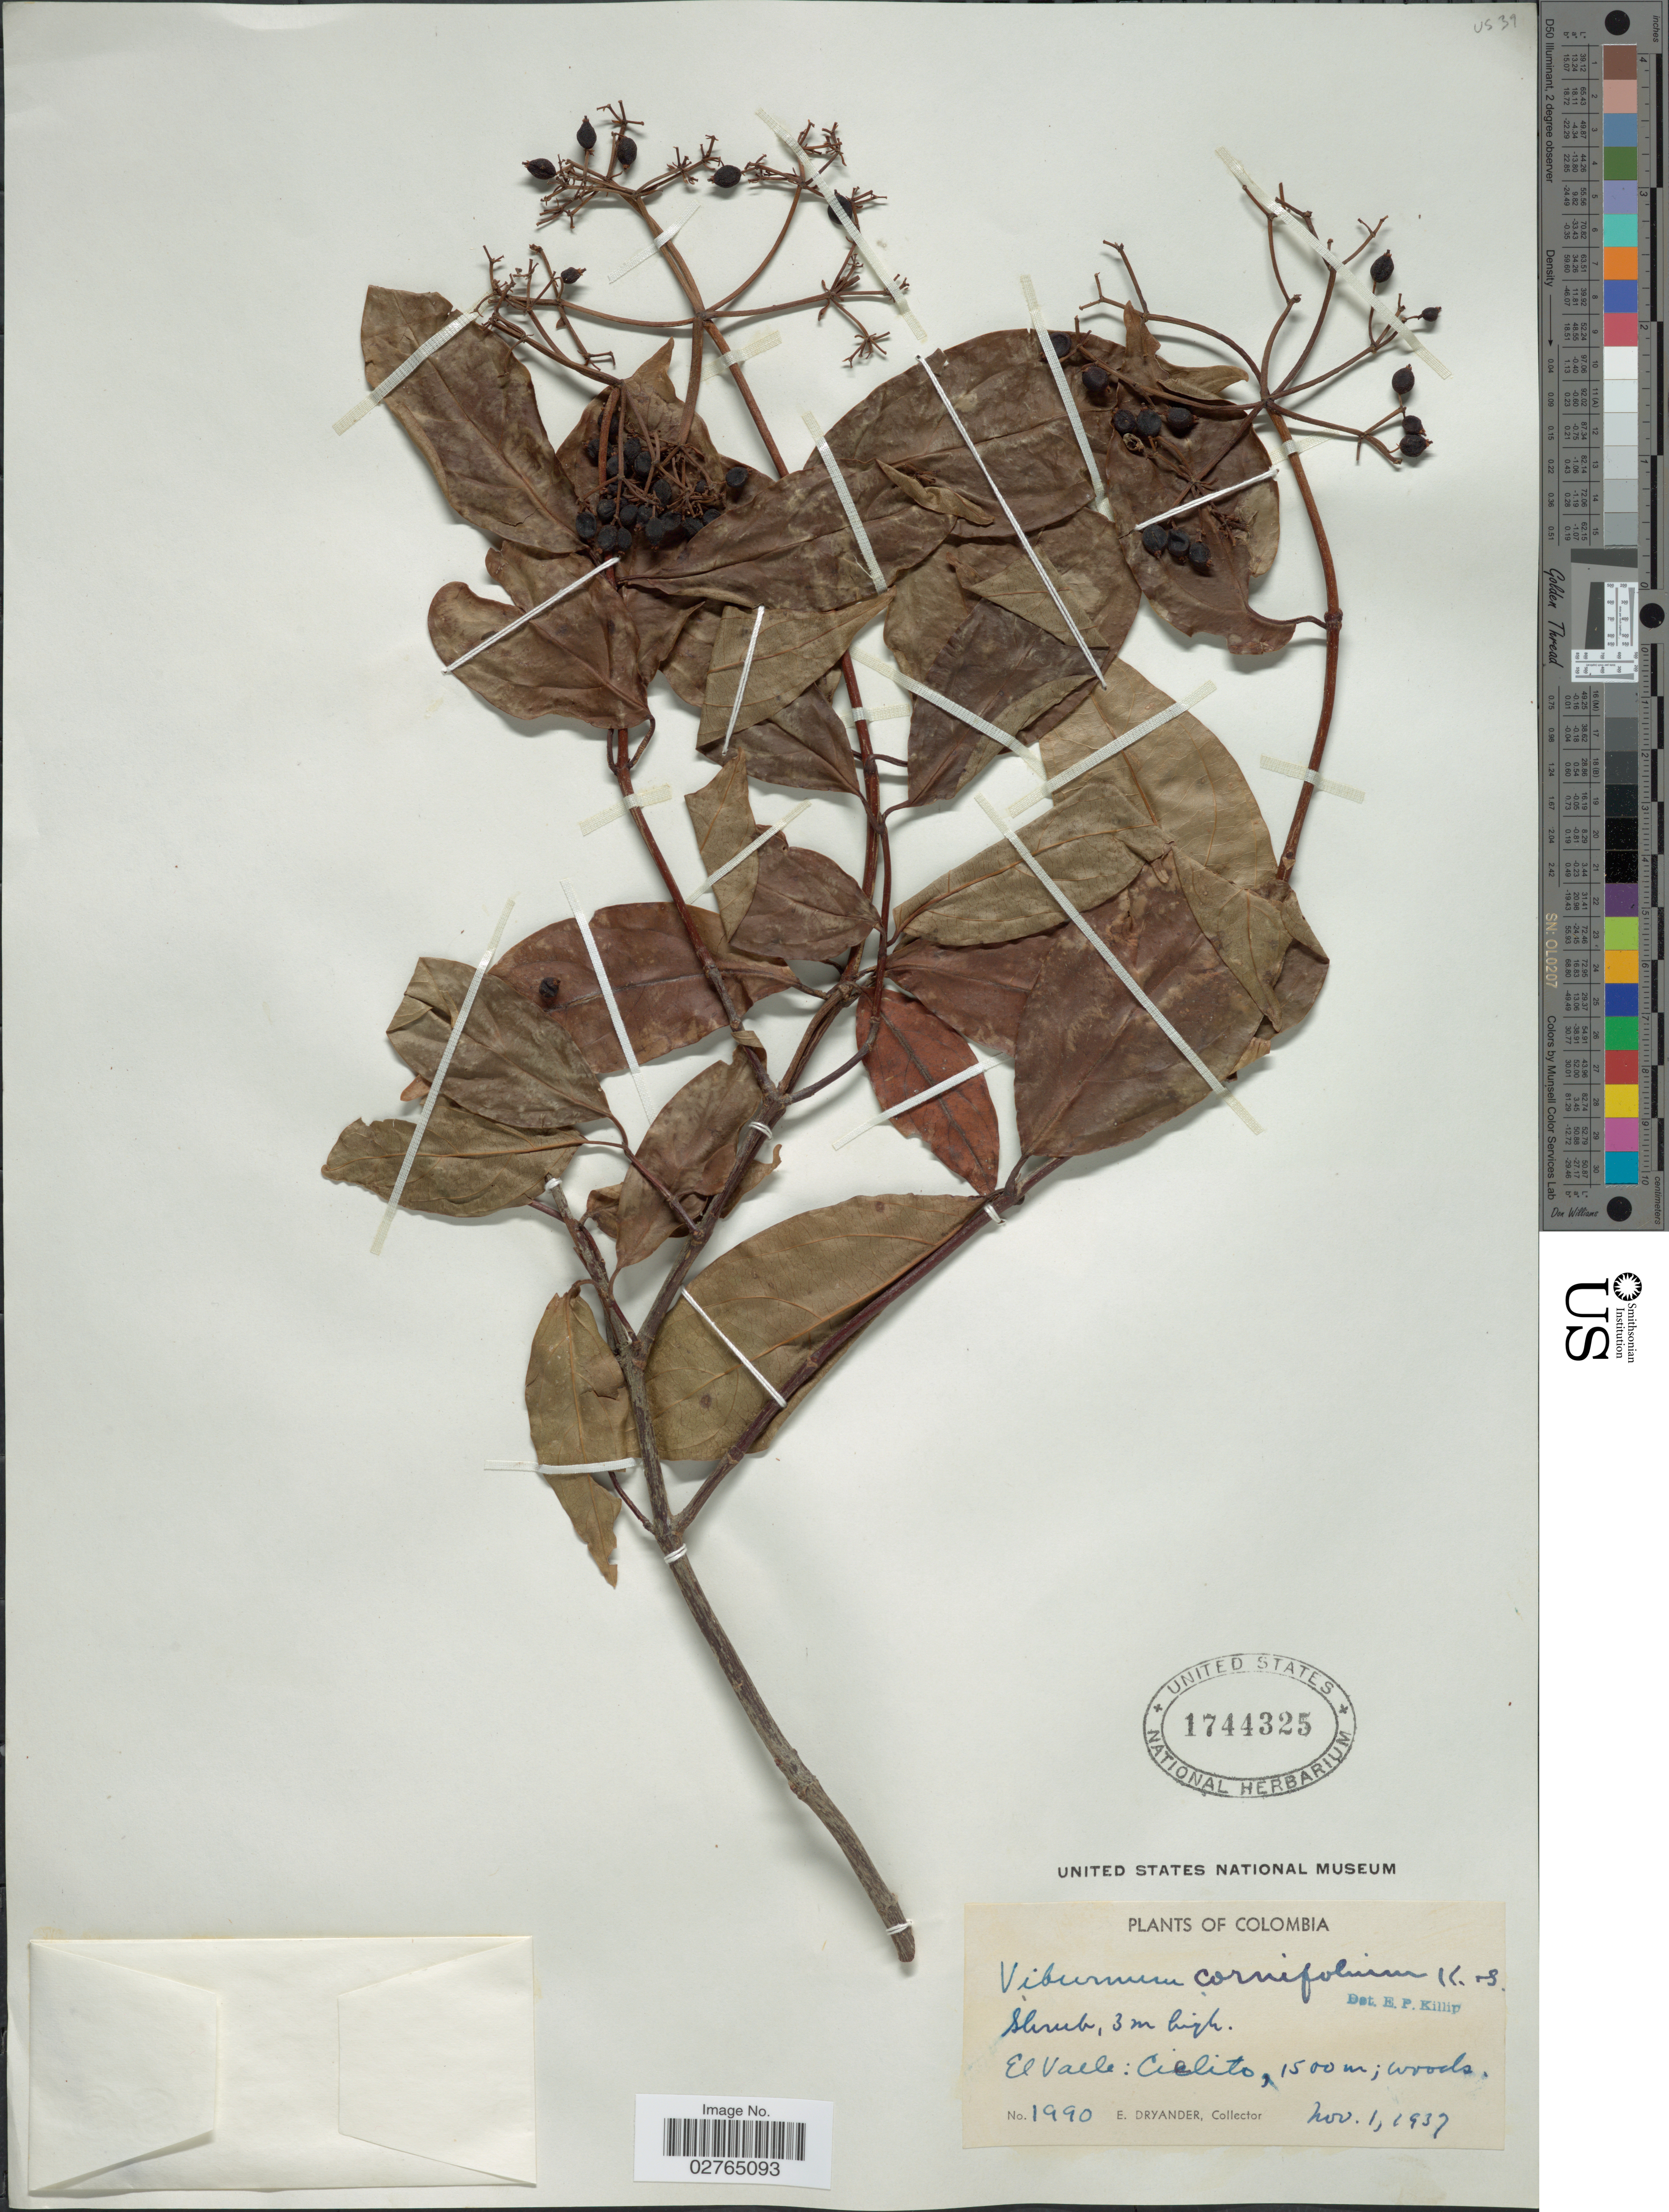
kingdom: Plantae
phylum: Tracheophyta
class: Magnoliopsida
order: Dipsacales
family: Viburnaceae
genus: Viburnum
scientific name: Viburnum cornifolium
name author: Killip & A.C. Sm.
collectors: E. Dryander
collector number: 1990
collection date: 1937-11-01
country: Colombia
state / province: Valle del Cauca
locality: El Valle: Cielito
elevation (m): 1500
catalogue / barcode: US 1744325